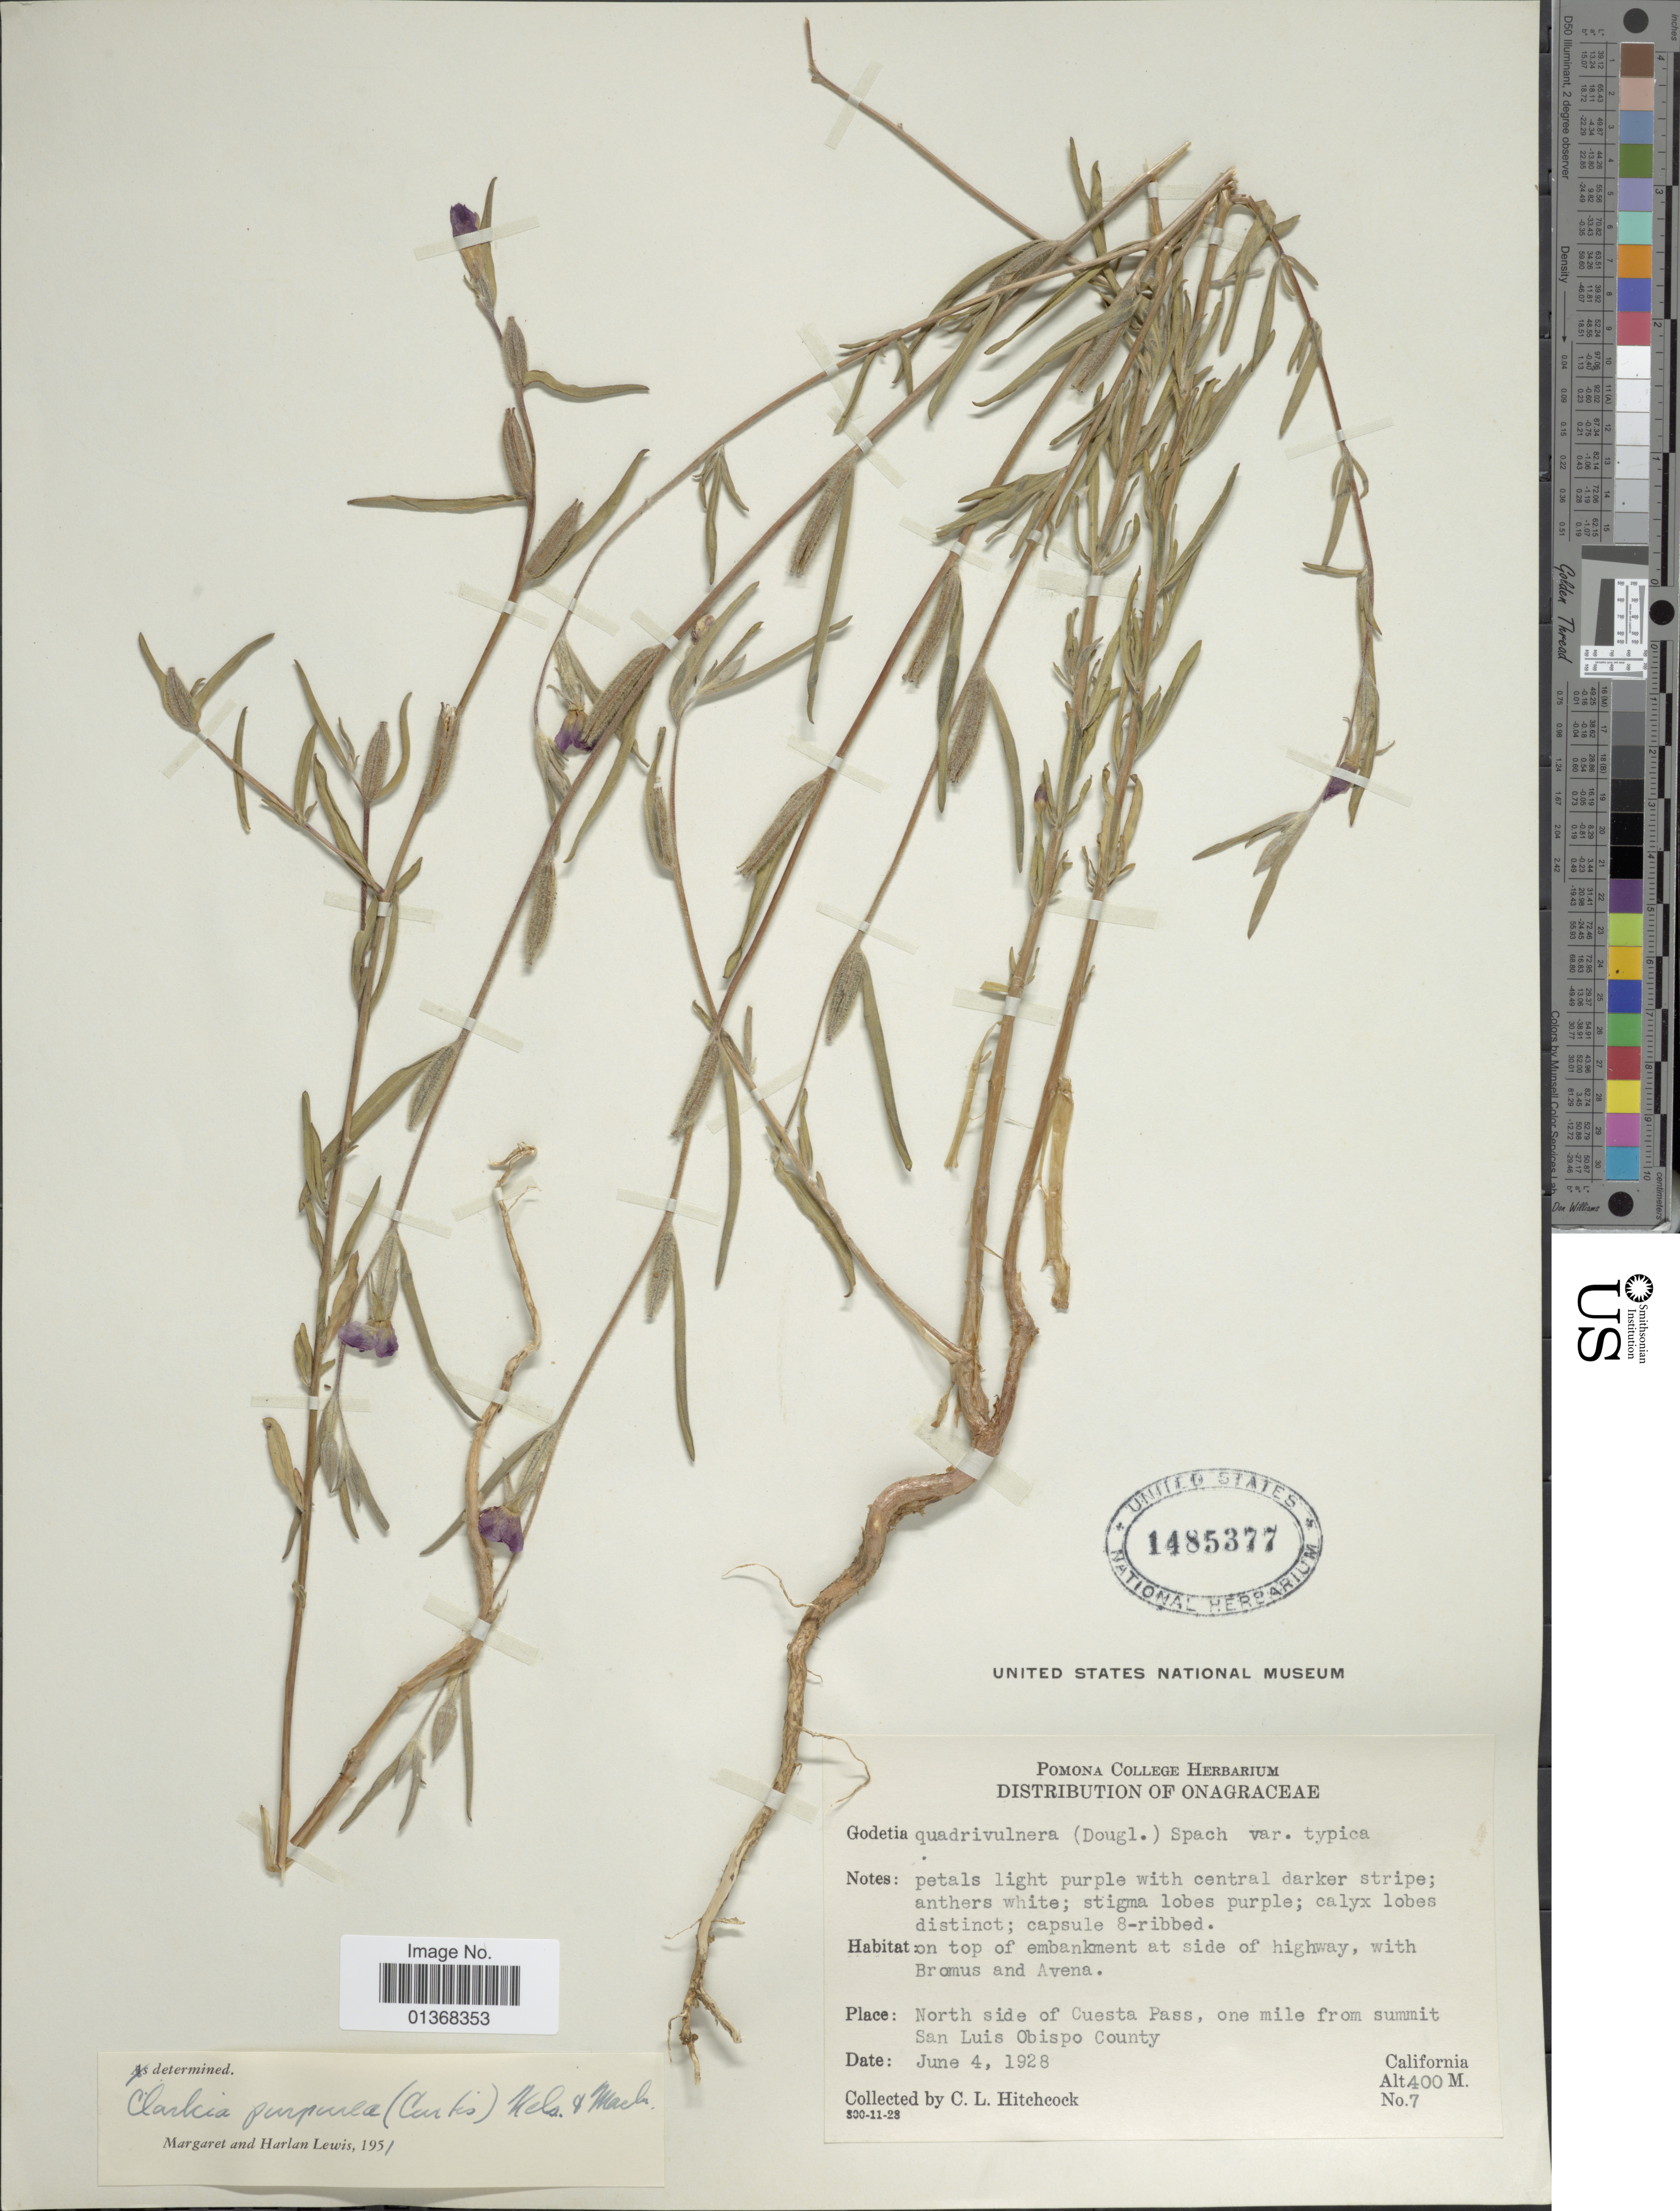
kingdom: Plantae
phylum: Tracheophyta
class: Magnoliopsida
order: Myrtales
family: Onagraceae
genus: Clarkia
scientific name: Clarkia purpurea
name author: (Curtis) A. Nelson & J.F. Macbr.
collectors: C. L. Hitchcock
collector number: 7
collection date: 1928-06-04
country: United States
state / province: California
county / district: San Luis Obispo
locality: North side of Cuesta Pass, one mile from summit San Luis Obispo County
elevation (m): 400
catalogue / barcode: US 1485377